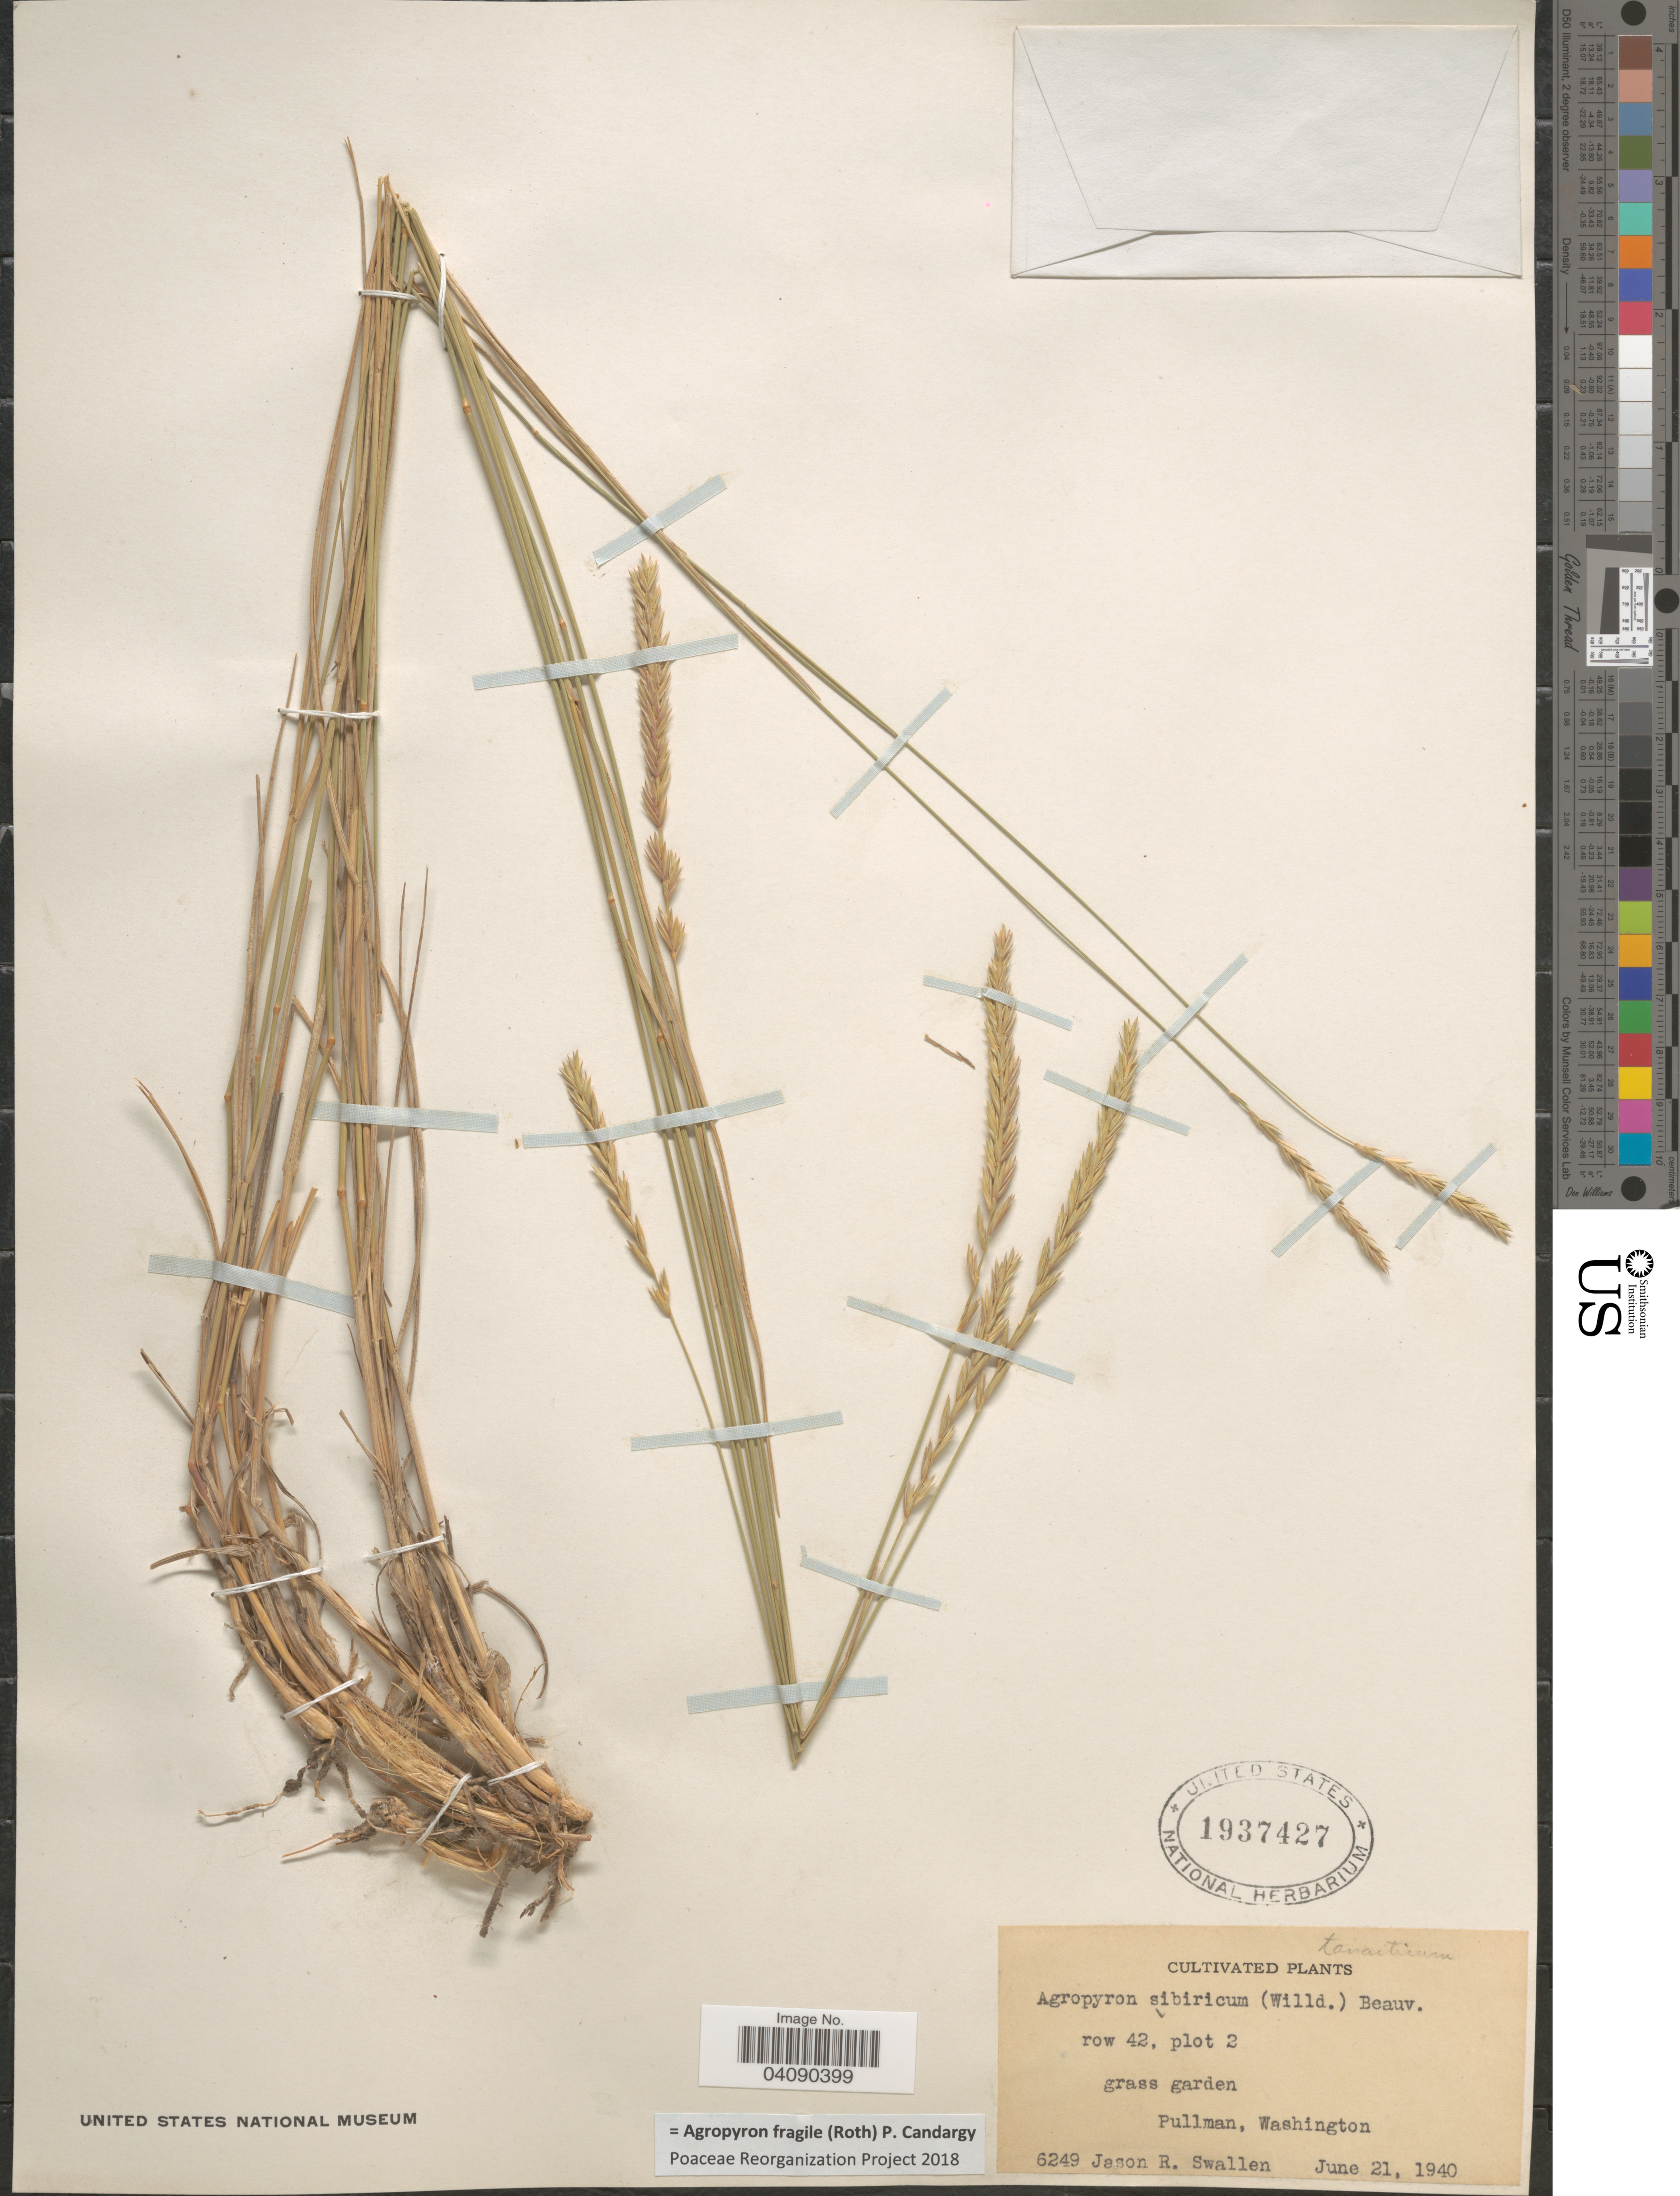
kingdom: Plantae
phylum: Tracheophyta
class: Liliopsida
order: Poales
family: Poaceae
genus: Agropyron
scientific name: Agropyron fragile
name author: (Roth) Candargy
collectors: J. R. Swallen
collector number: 6249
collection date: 1940-06-21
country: United States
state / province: Washington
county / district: Whitman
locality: Row 42, plot 2. Grass garden. Pullman.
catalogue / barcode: US 1937427